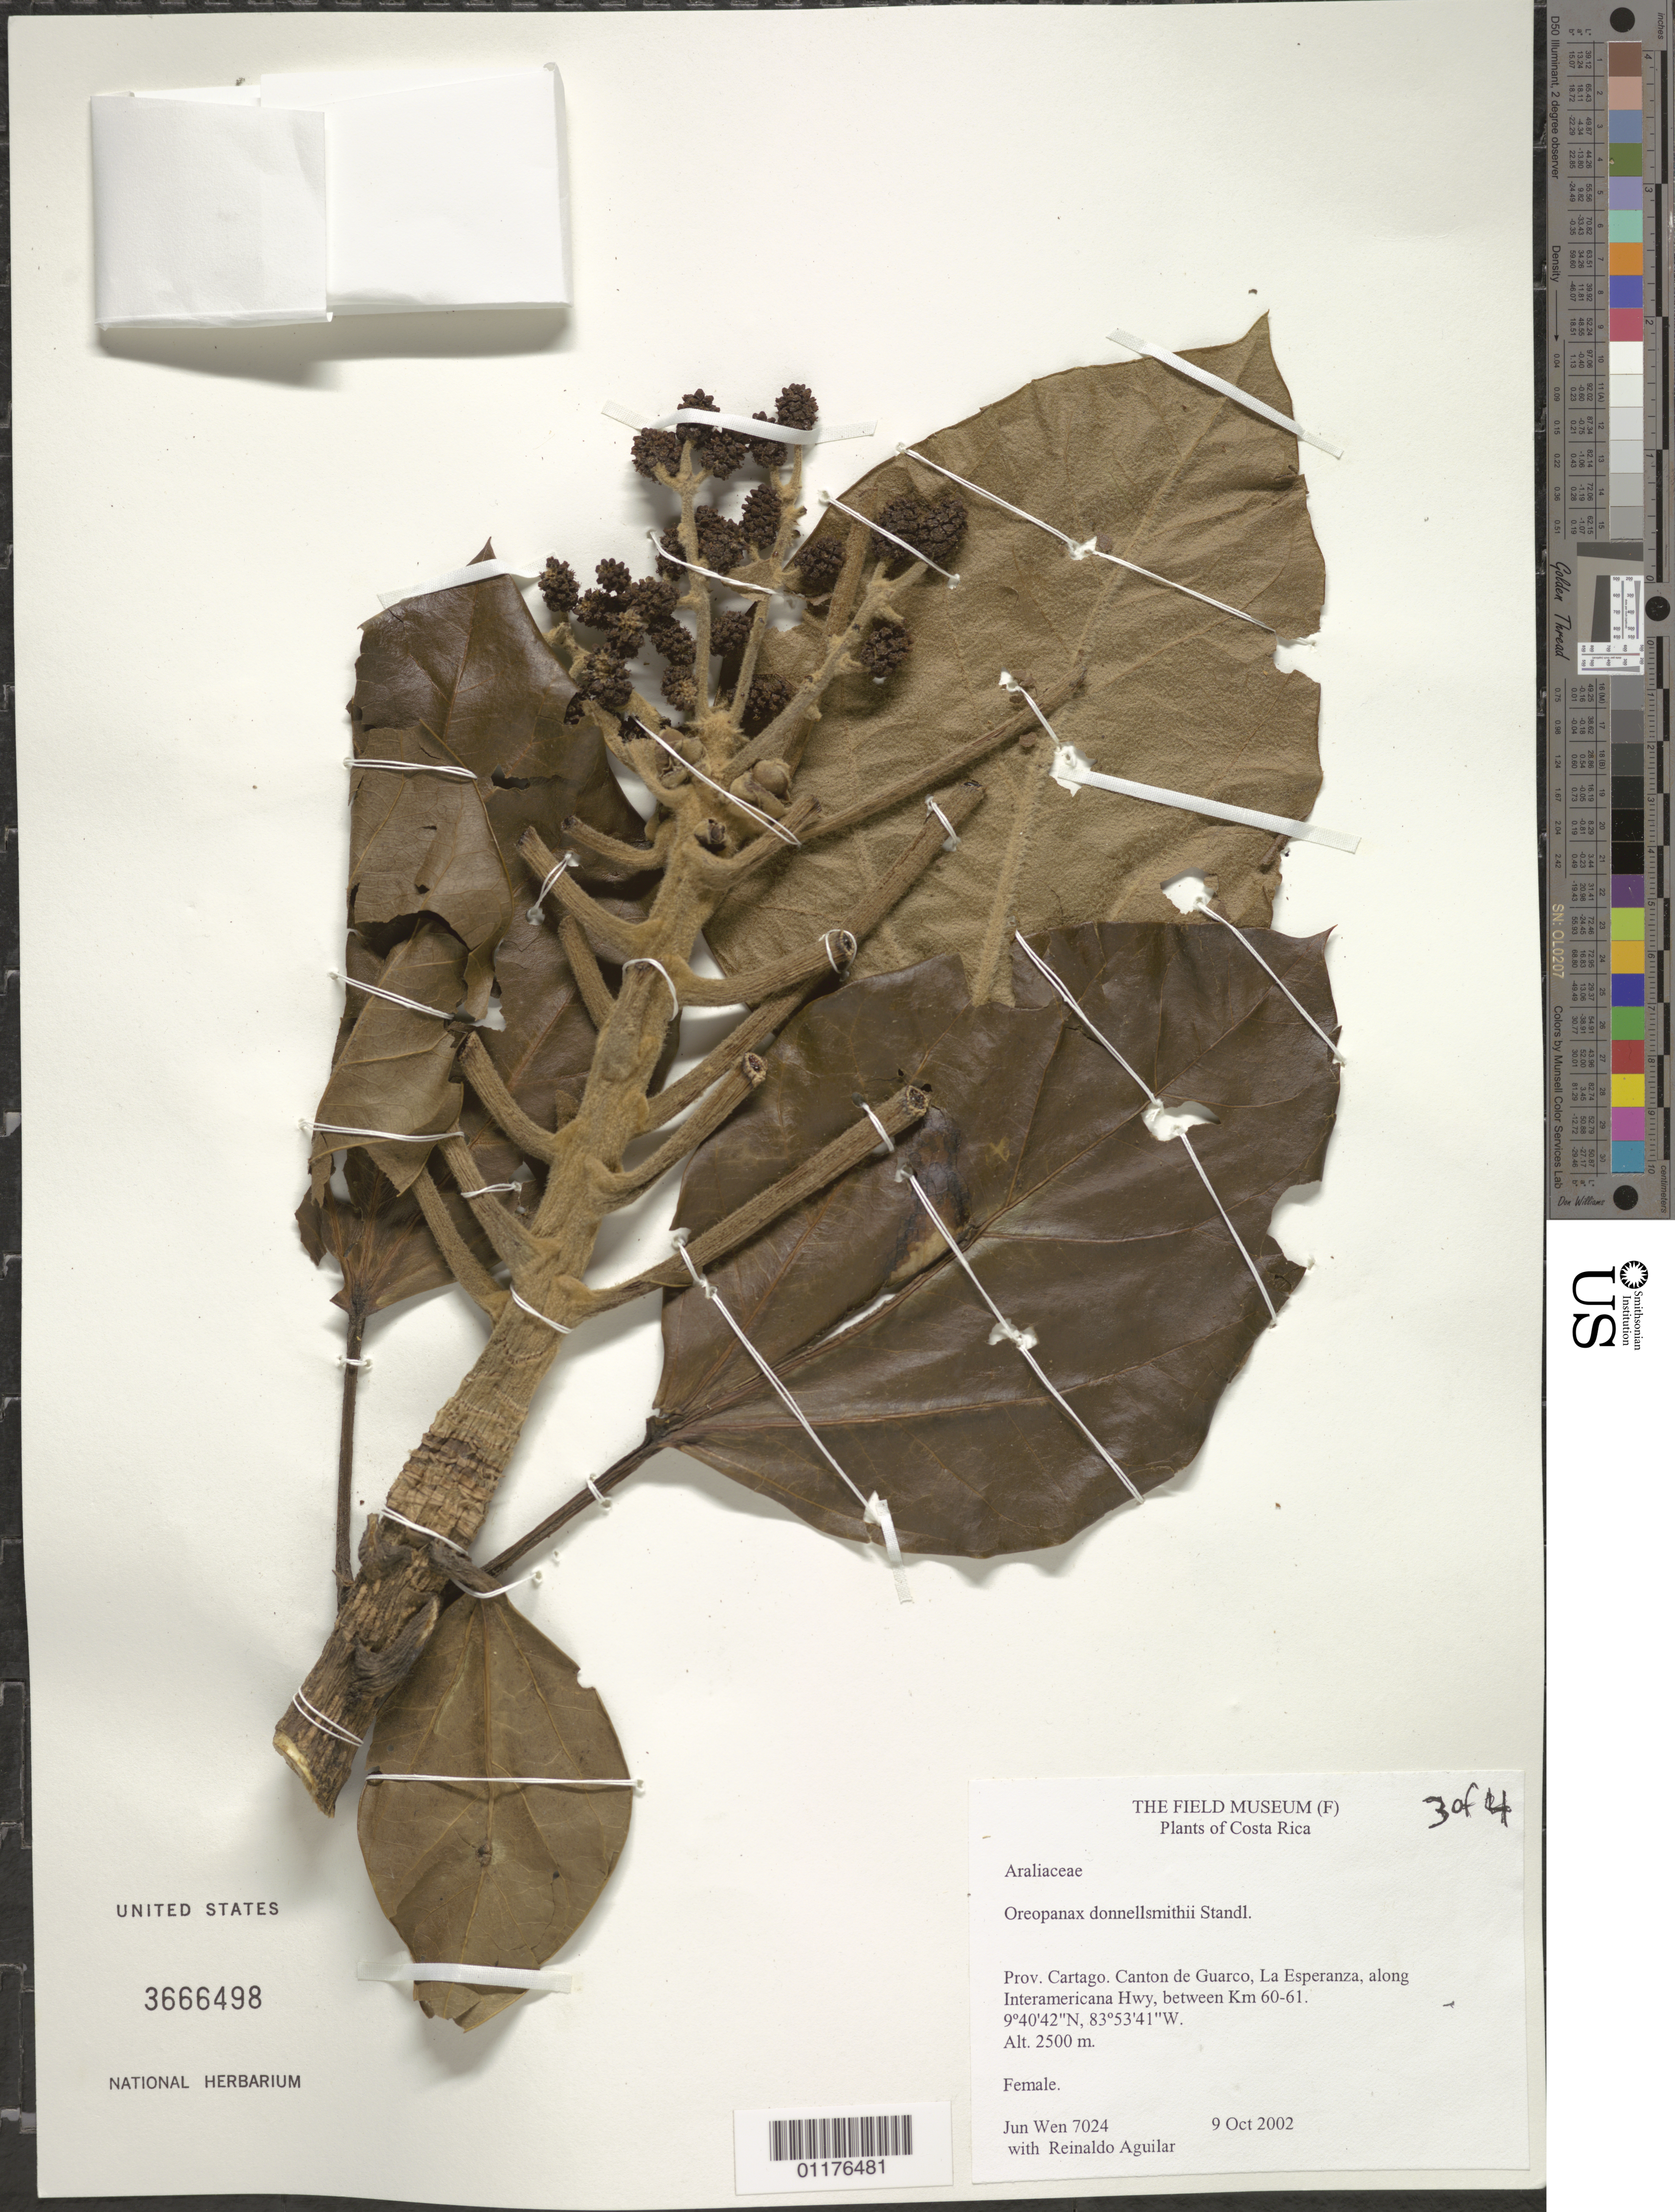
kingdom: Plantae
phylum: Tracheophyta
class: Magnoliopsida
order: Apiales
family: Araliaceae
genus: Oreopanax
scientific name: Oreopanax donnell-smithii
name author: Standl.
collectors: J. Wen & R. Aguilar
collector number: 7024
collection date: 2002-10-09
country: Costa Rica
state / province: Cartago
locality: Canton de Guarco, La Esperanza, along Interamiercana Hwy, between Km 60 -61.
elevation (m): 2500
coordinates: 9 40 42 N, 83 53 41 W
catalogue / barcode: US 3666498